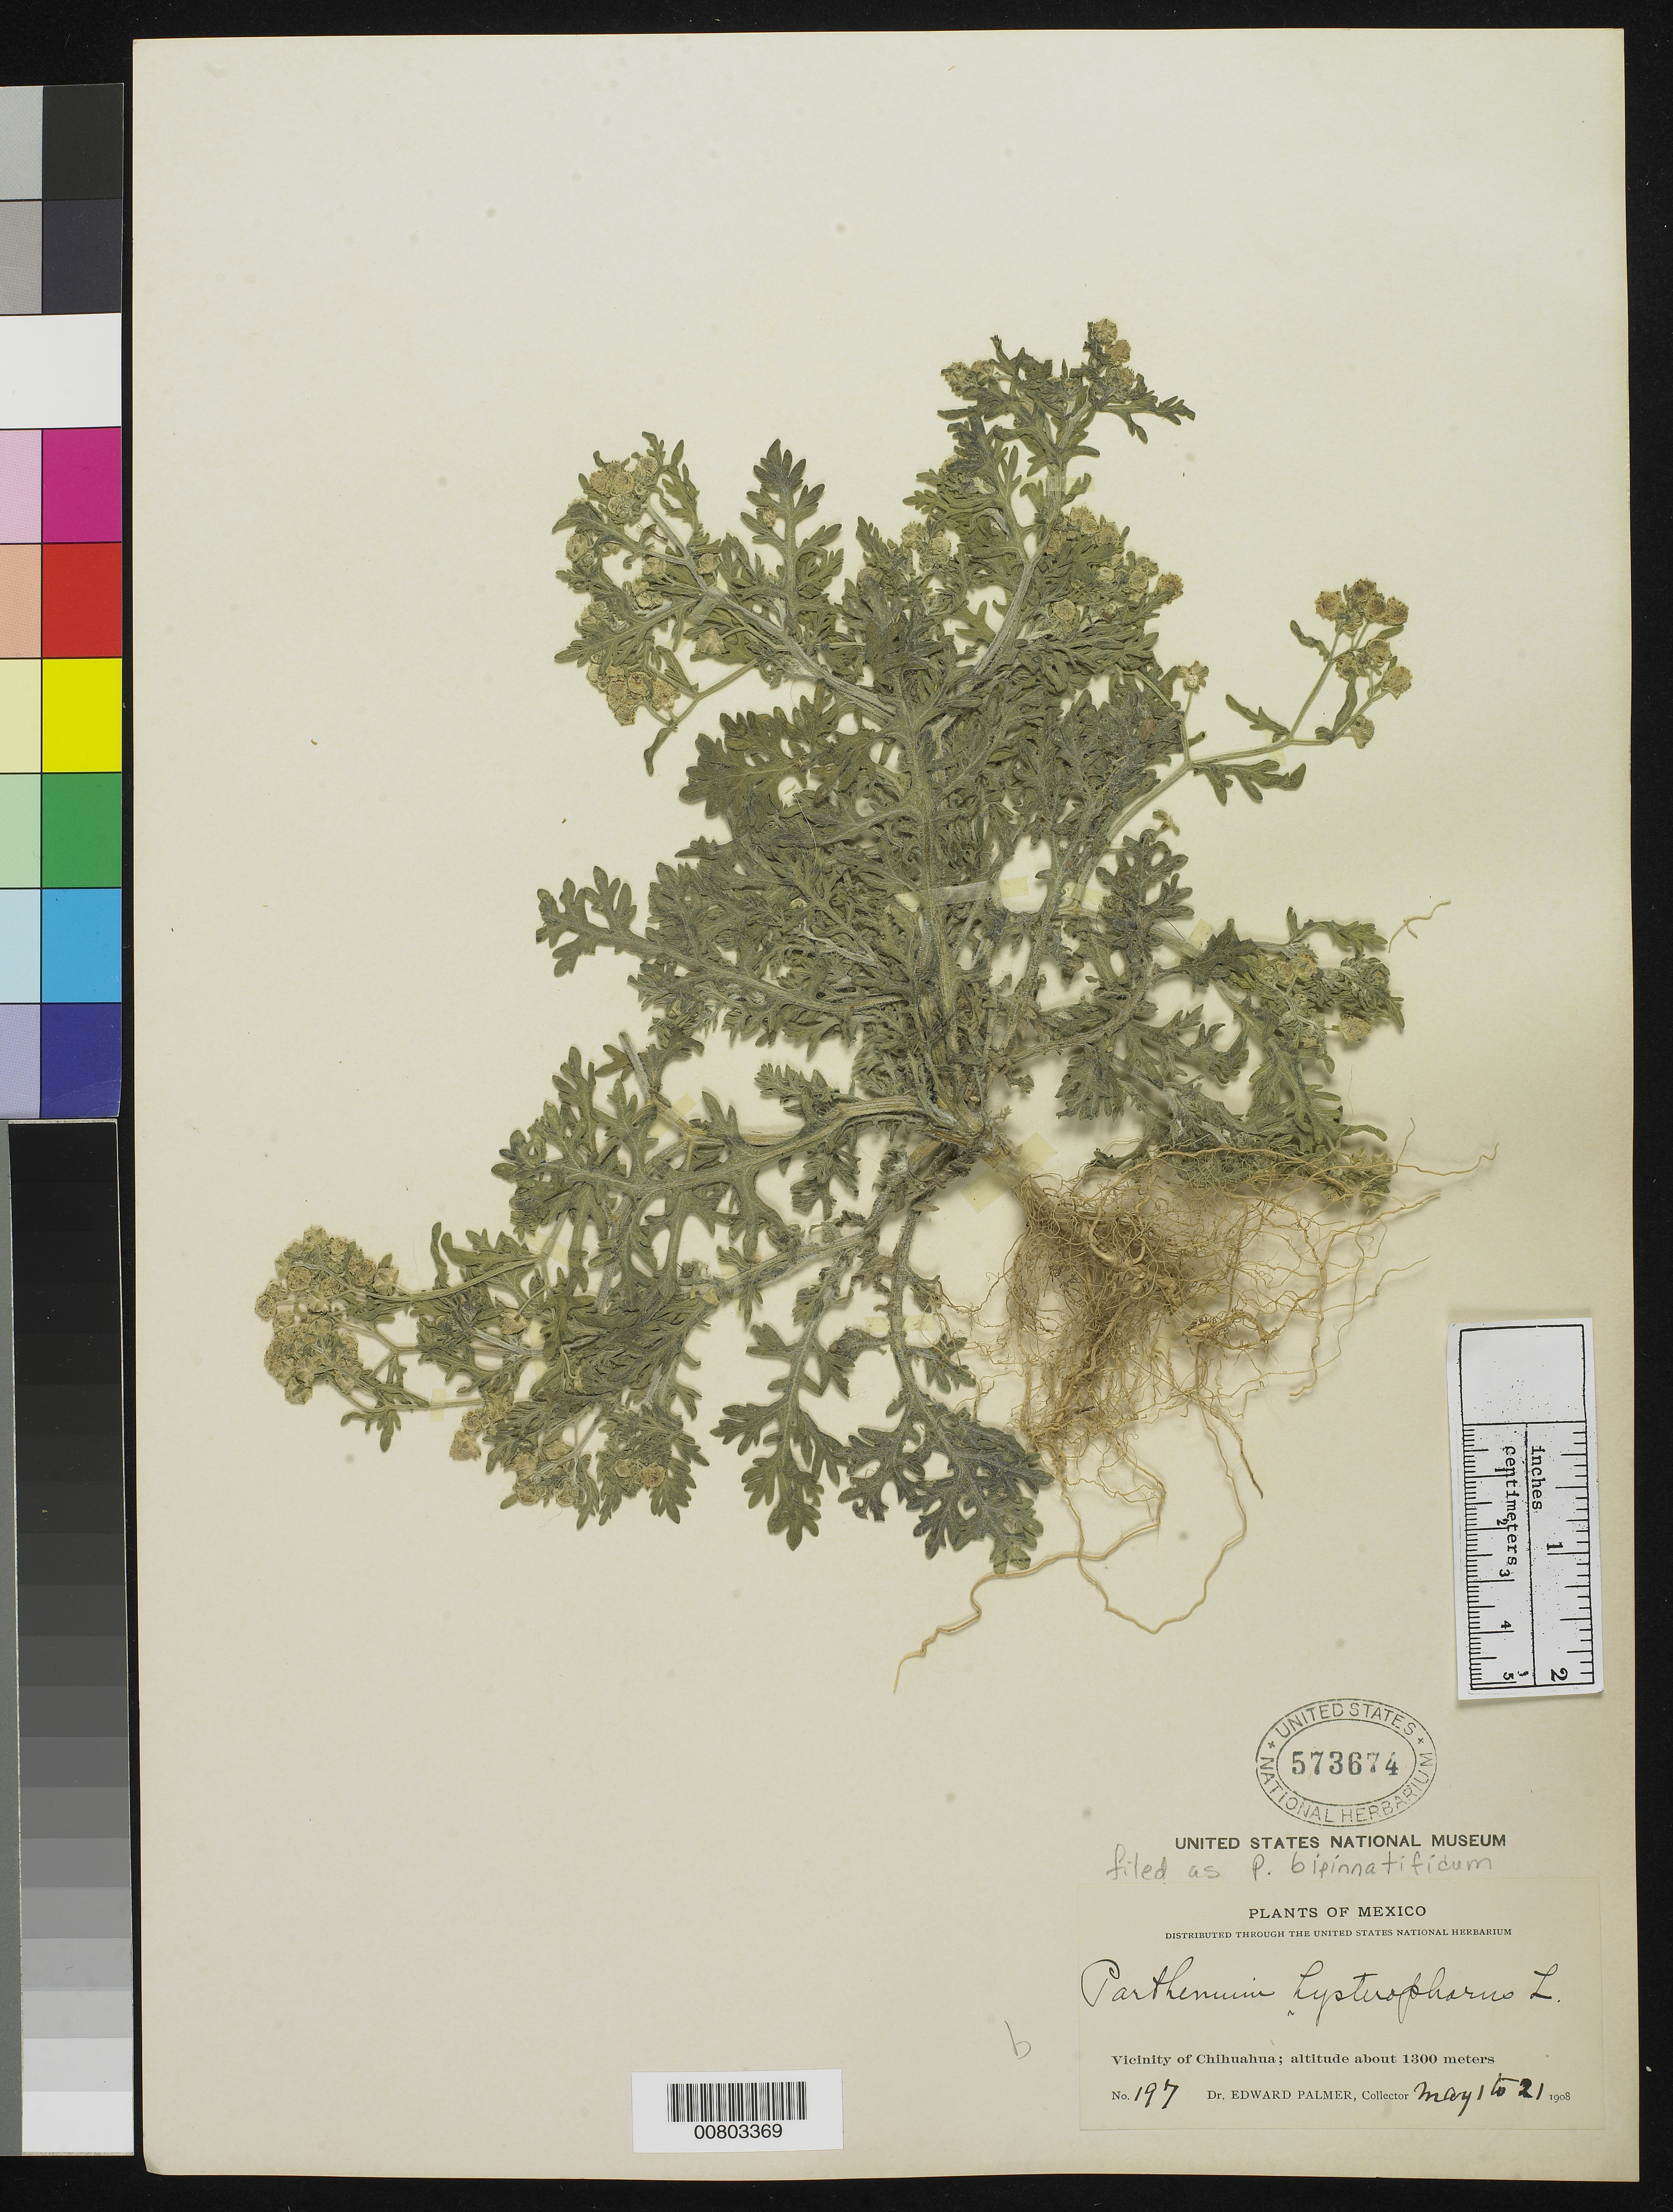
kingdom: Plantae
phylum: Tracheophyta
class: Magnoliopsida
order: Asterales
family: Asteraceae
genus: Parthenium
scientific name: Parthenium bipinnatifidum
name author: (Ortega) Rollins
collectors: E. Palmer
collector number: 197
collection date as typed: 01 May 1908 to 21 May 1908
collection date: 1908-05-01/1908-05-21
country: Mexico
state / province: Chihuahua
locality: Vicinity of Chihuahua.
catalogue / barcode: US 573674